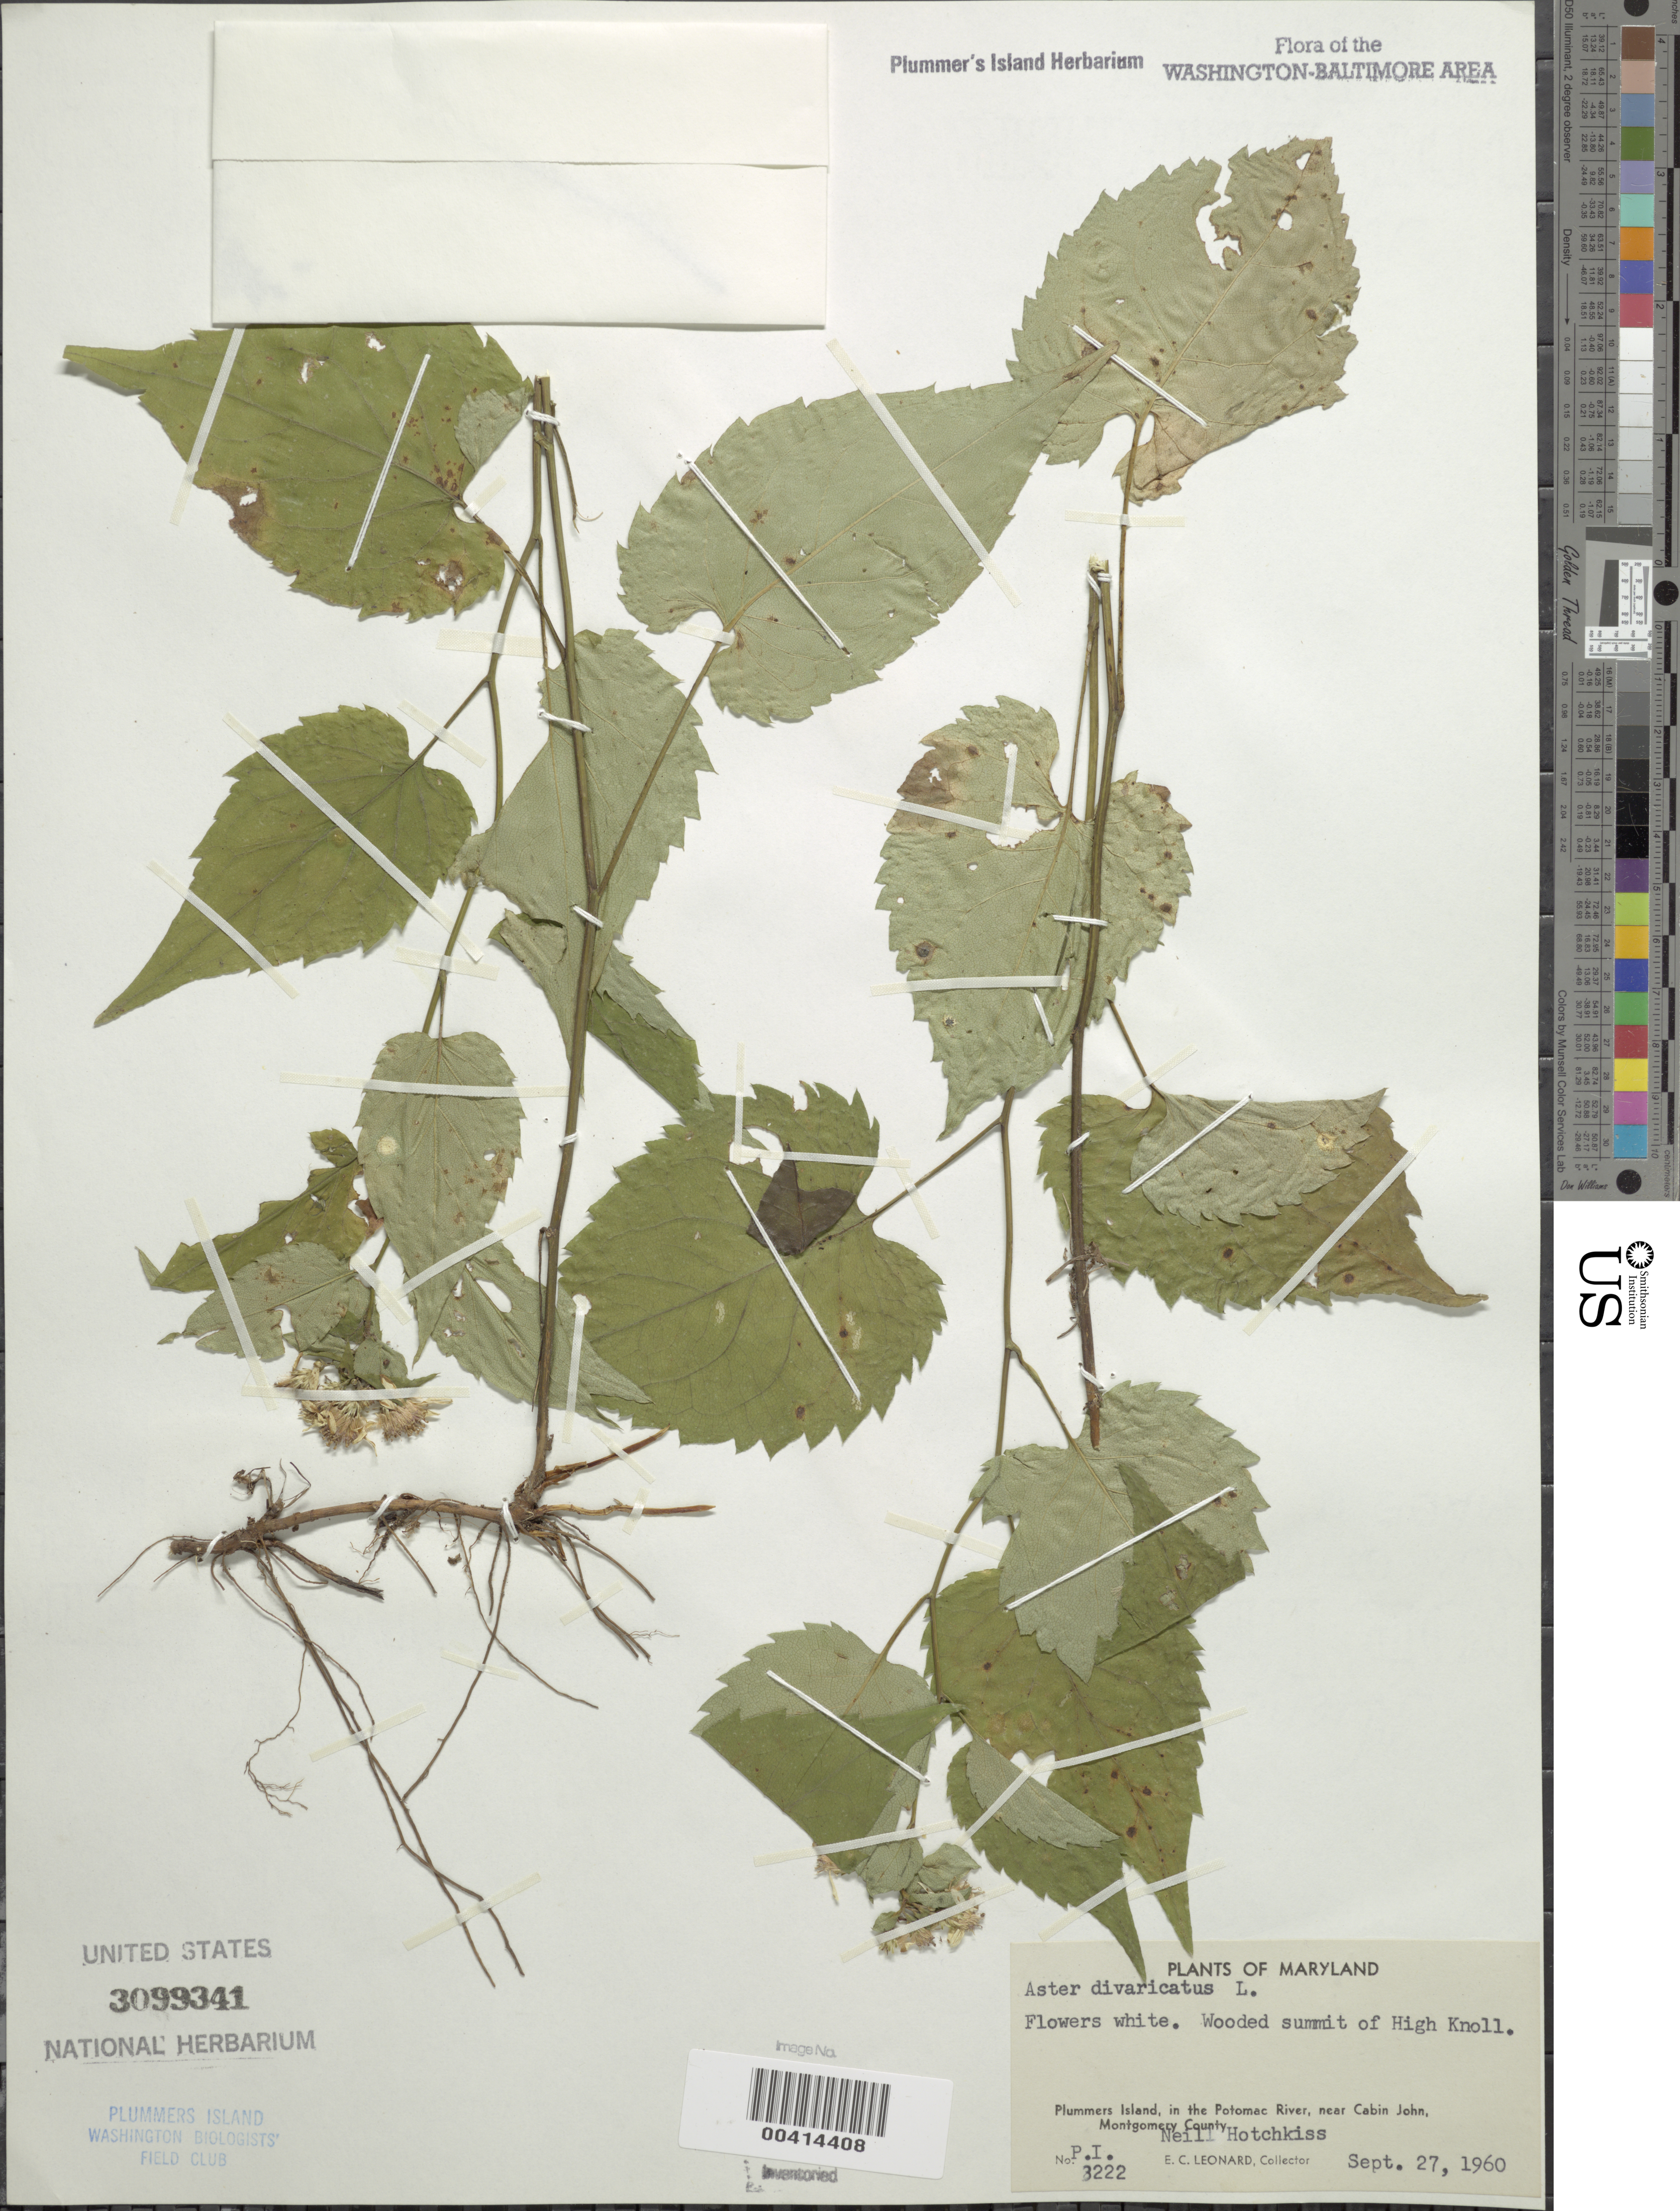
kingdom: Plantae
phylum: Tracheophyta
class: Magnoliopsida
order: Asterales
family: Asteraceae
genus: Eurybia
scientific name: Eurybia divaricata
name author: (L.) G.L. Nesom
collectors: E. C. Leonard & N. Hotchkiss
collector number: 3222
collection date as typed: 27 Sep 1960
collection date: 1960-09-27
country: United States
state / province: Maryland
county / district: Montgomery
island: Plummers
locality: Plummer's Island; summit of High knoll C. & O. Canal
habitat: Wooded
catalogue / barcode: US 3099341